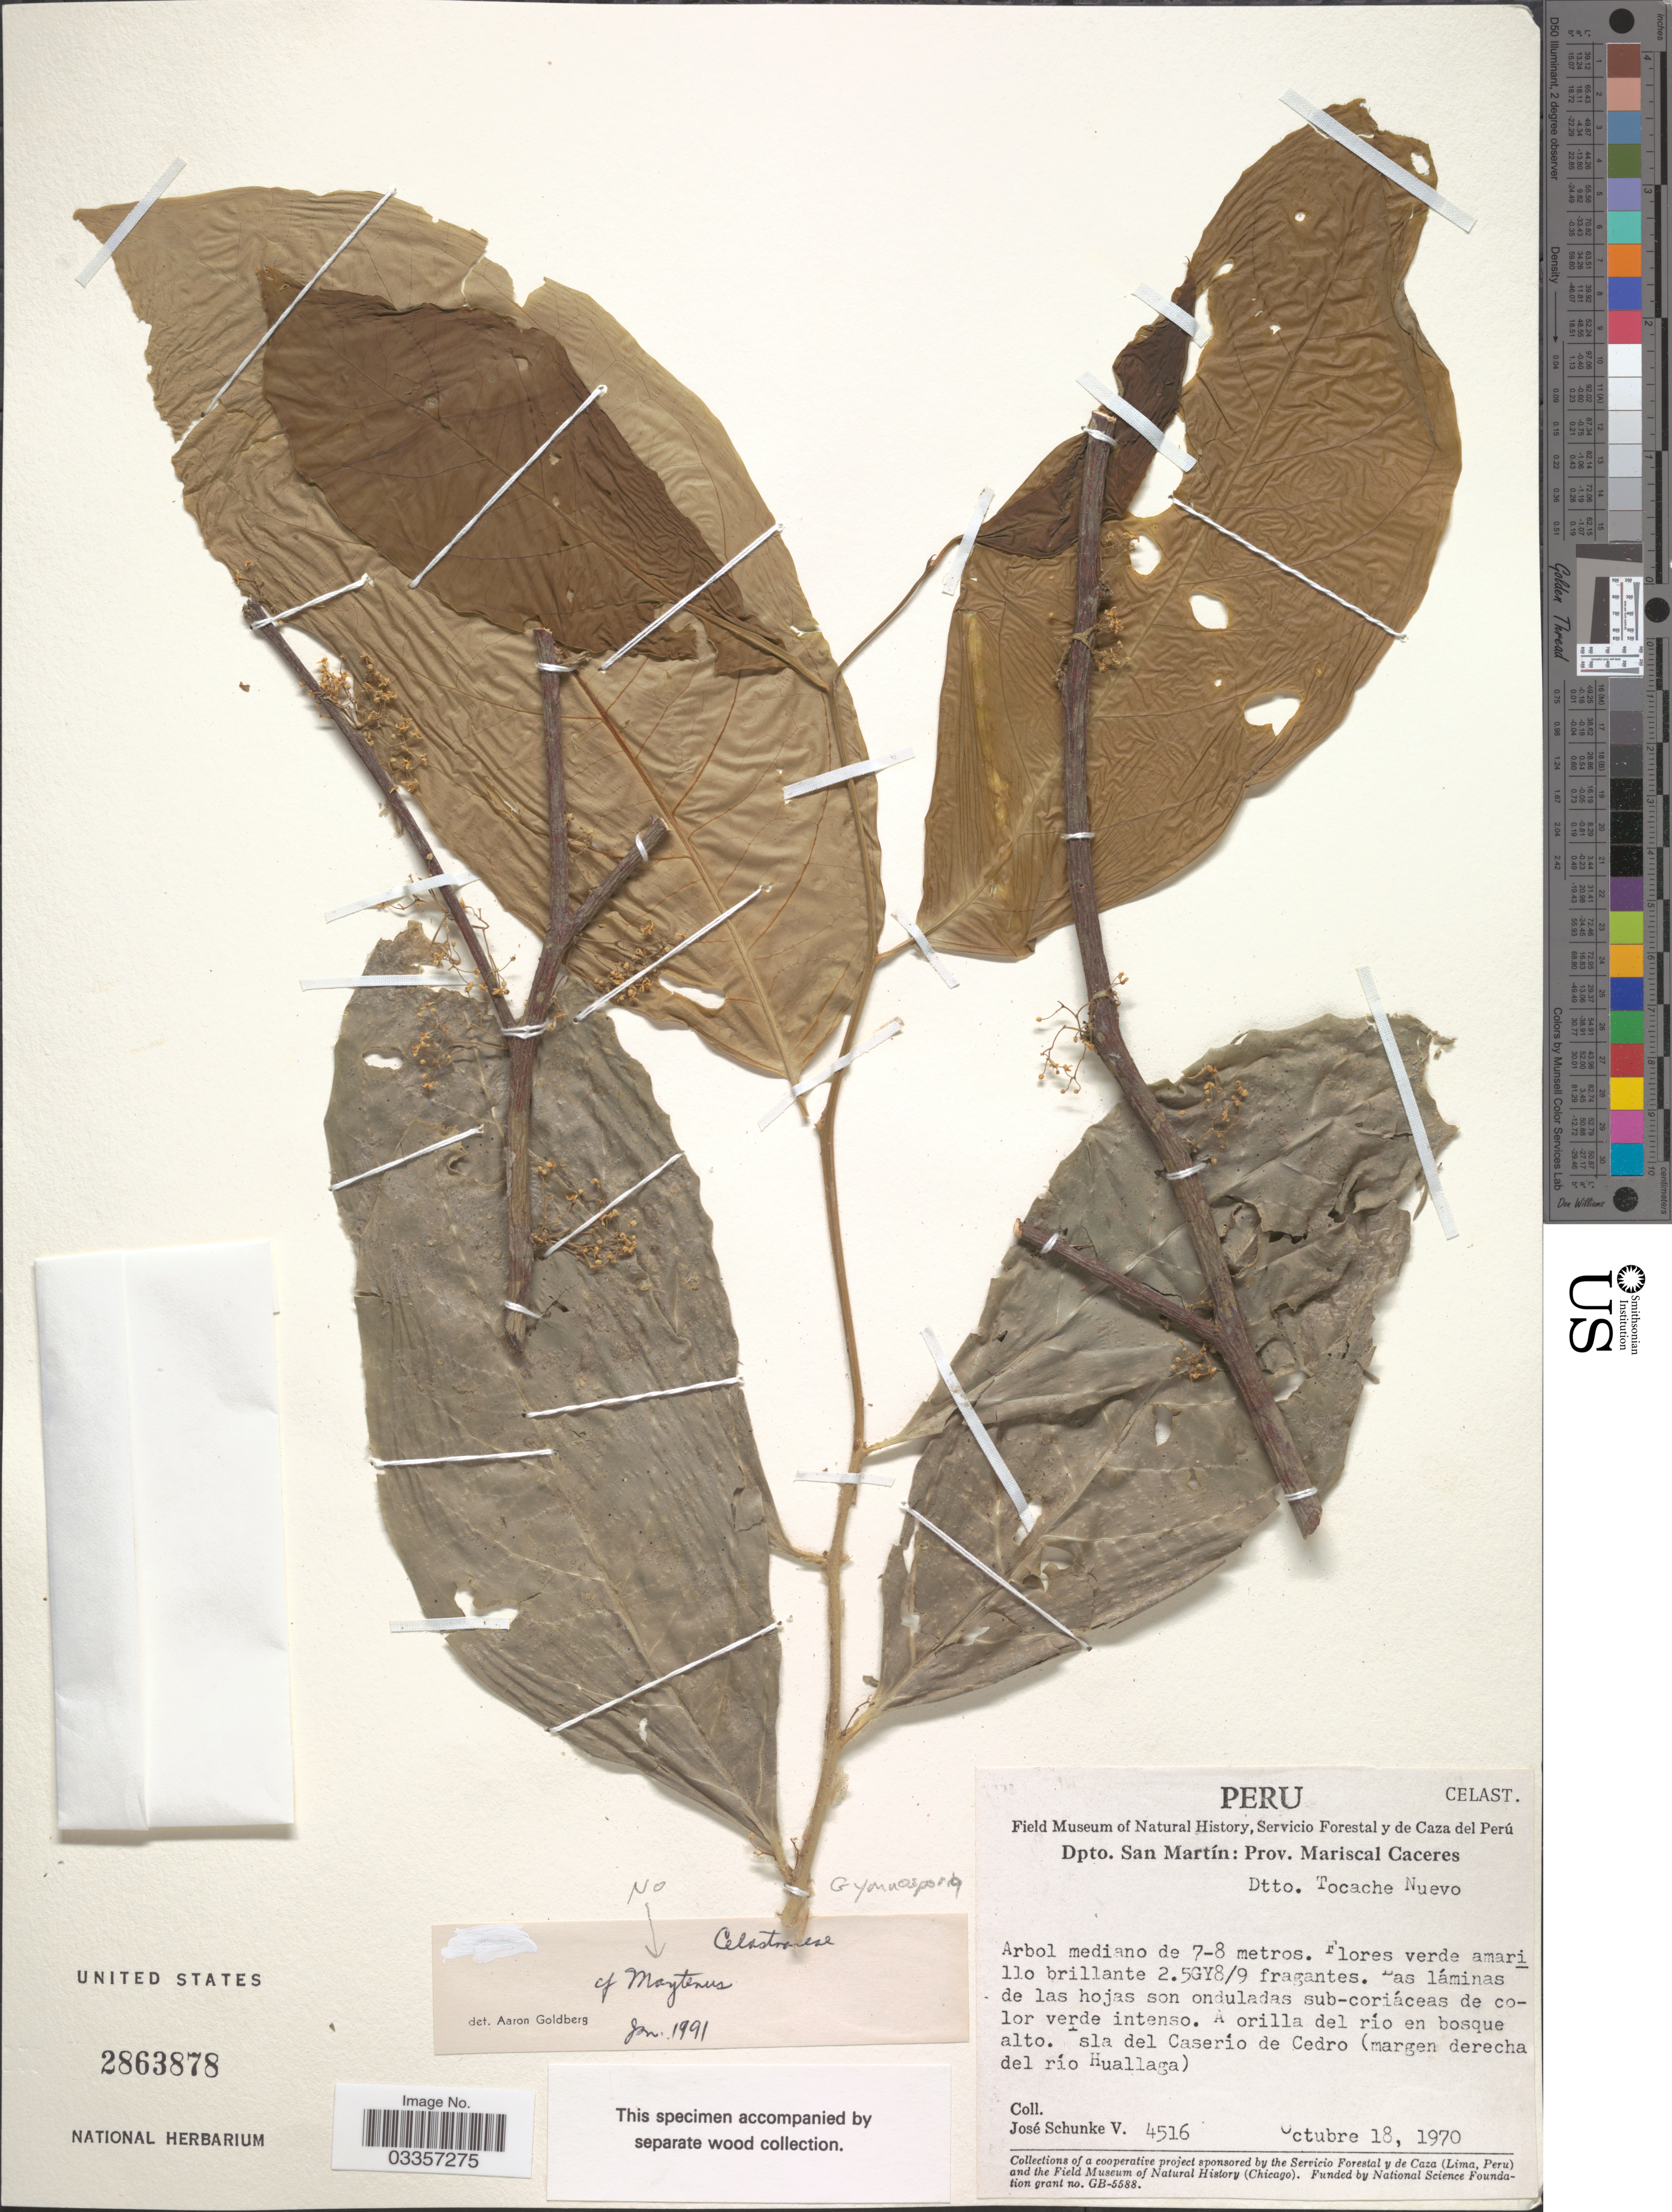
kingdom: Plantae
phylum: Tracheophyta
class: Magnoliopsida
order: Celastrales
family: Celastraceae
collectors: J. Schunke Vigo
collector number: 4516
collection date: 1970-10-18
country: Peru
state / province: San Martín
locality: Dpto. San Martín: Prov. Mariscal Caceres. Dtto. Tocache Nuevo. Isla del Caserío de Cedro (margen derecha del río Huallaga).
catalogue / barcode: US 2863878